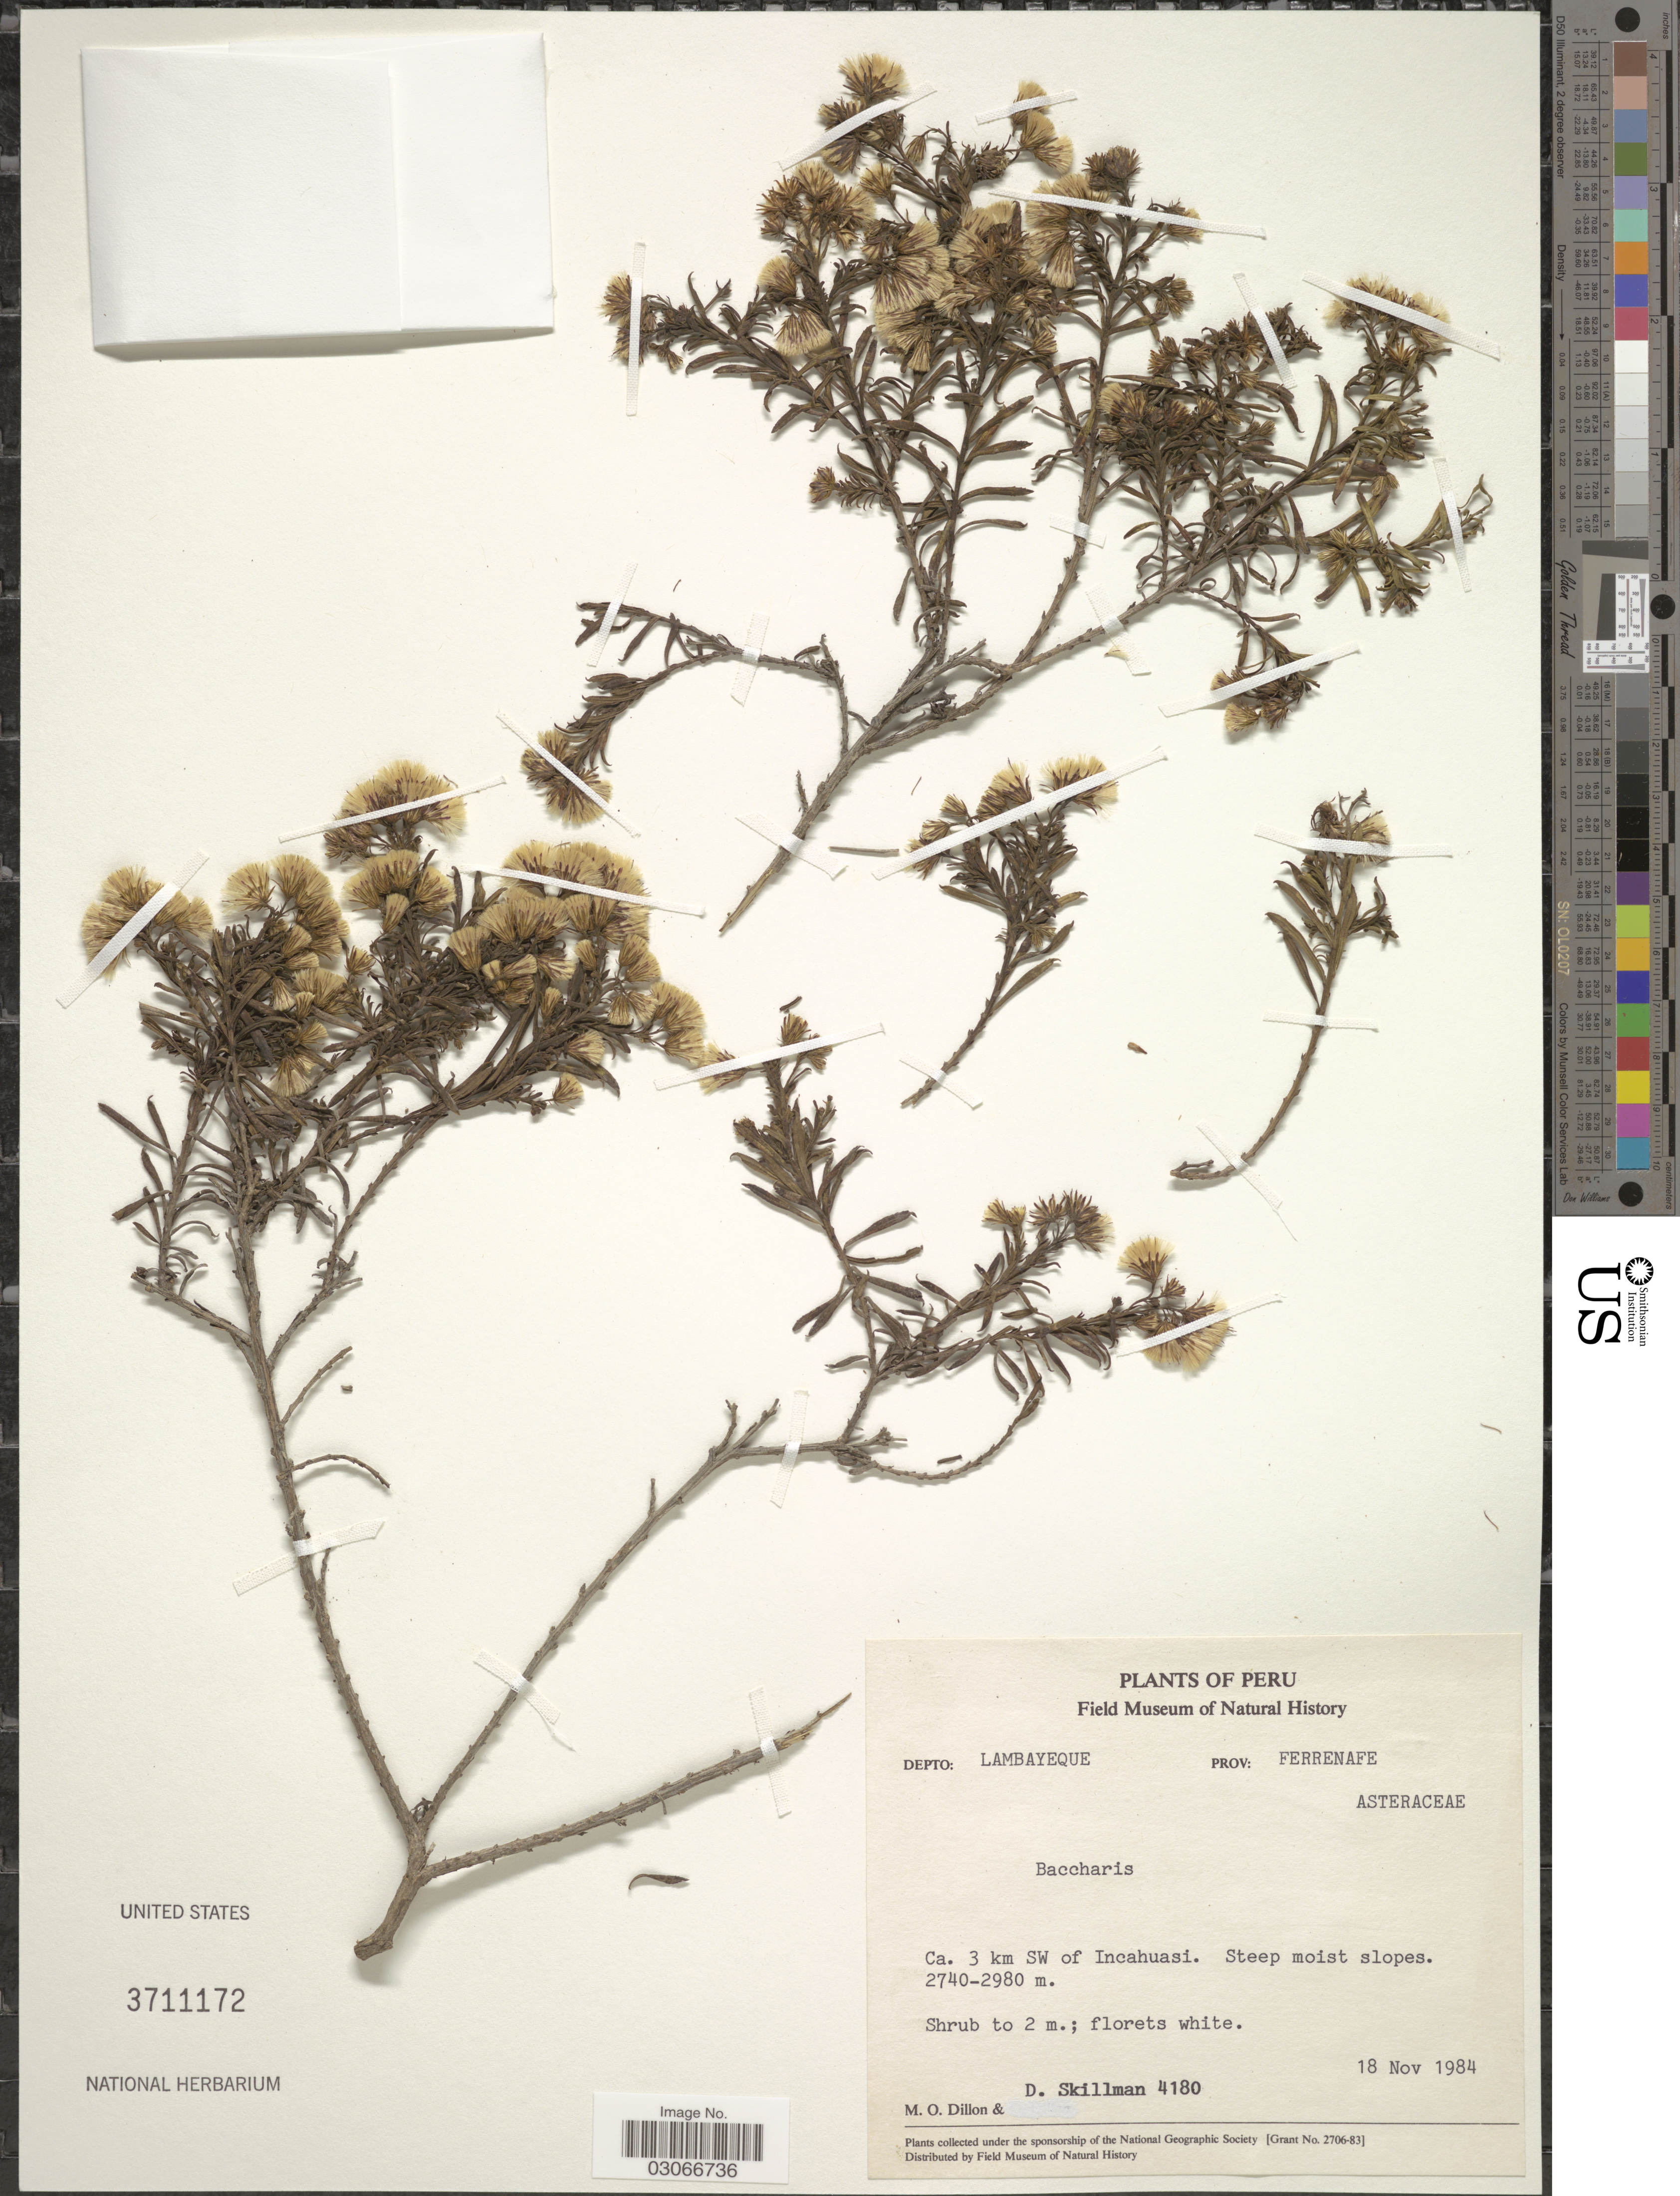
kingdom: Plantae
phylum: Tracheophyta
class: Magnoliopsida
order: Asterales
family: Asteraceae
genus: Baccharis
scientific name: Baccharis sp.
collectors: M. O. Dillon & D. Skillman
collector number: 4180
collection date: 1984-11-18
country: Peru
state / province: Lambayeque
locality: Depto: Lambayeque. Prov: Ferrenafe. Ca. 3 km SW of Incahuasi.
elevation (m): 2740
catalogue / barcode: US 3711172